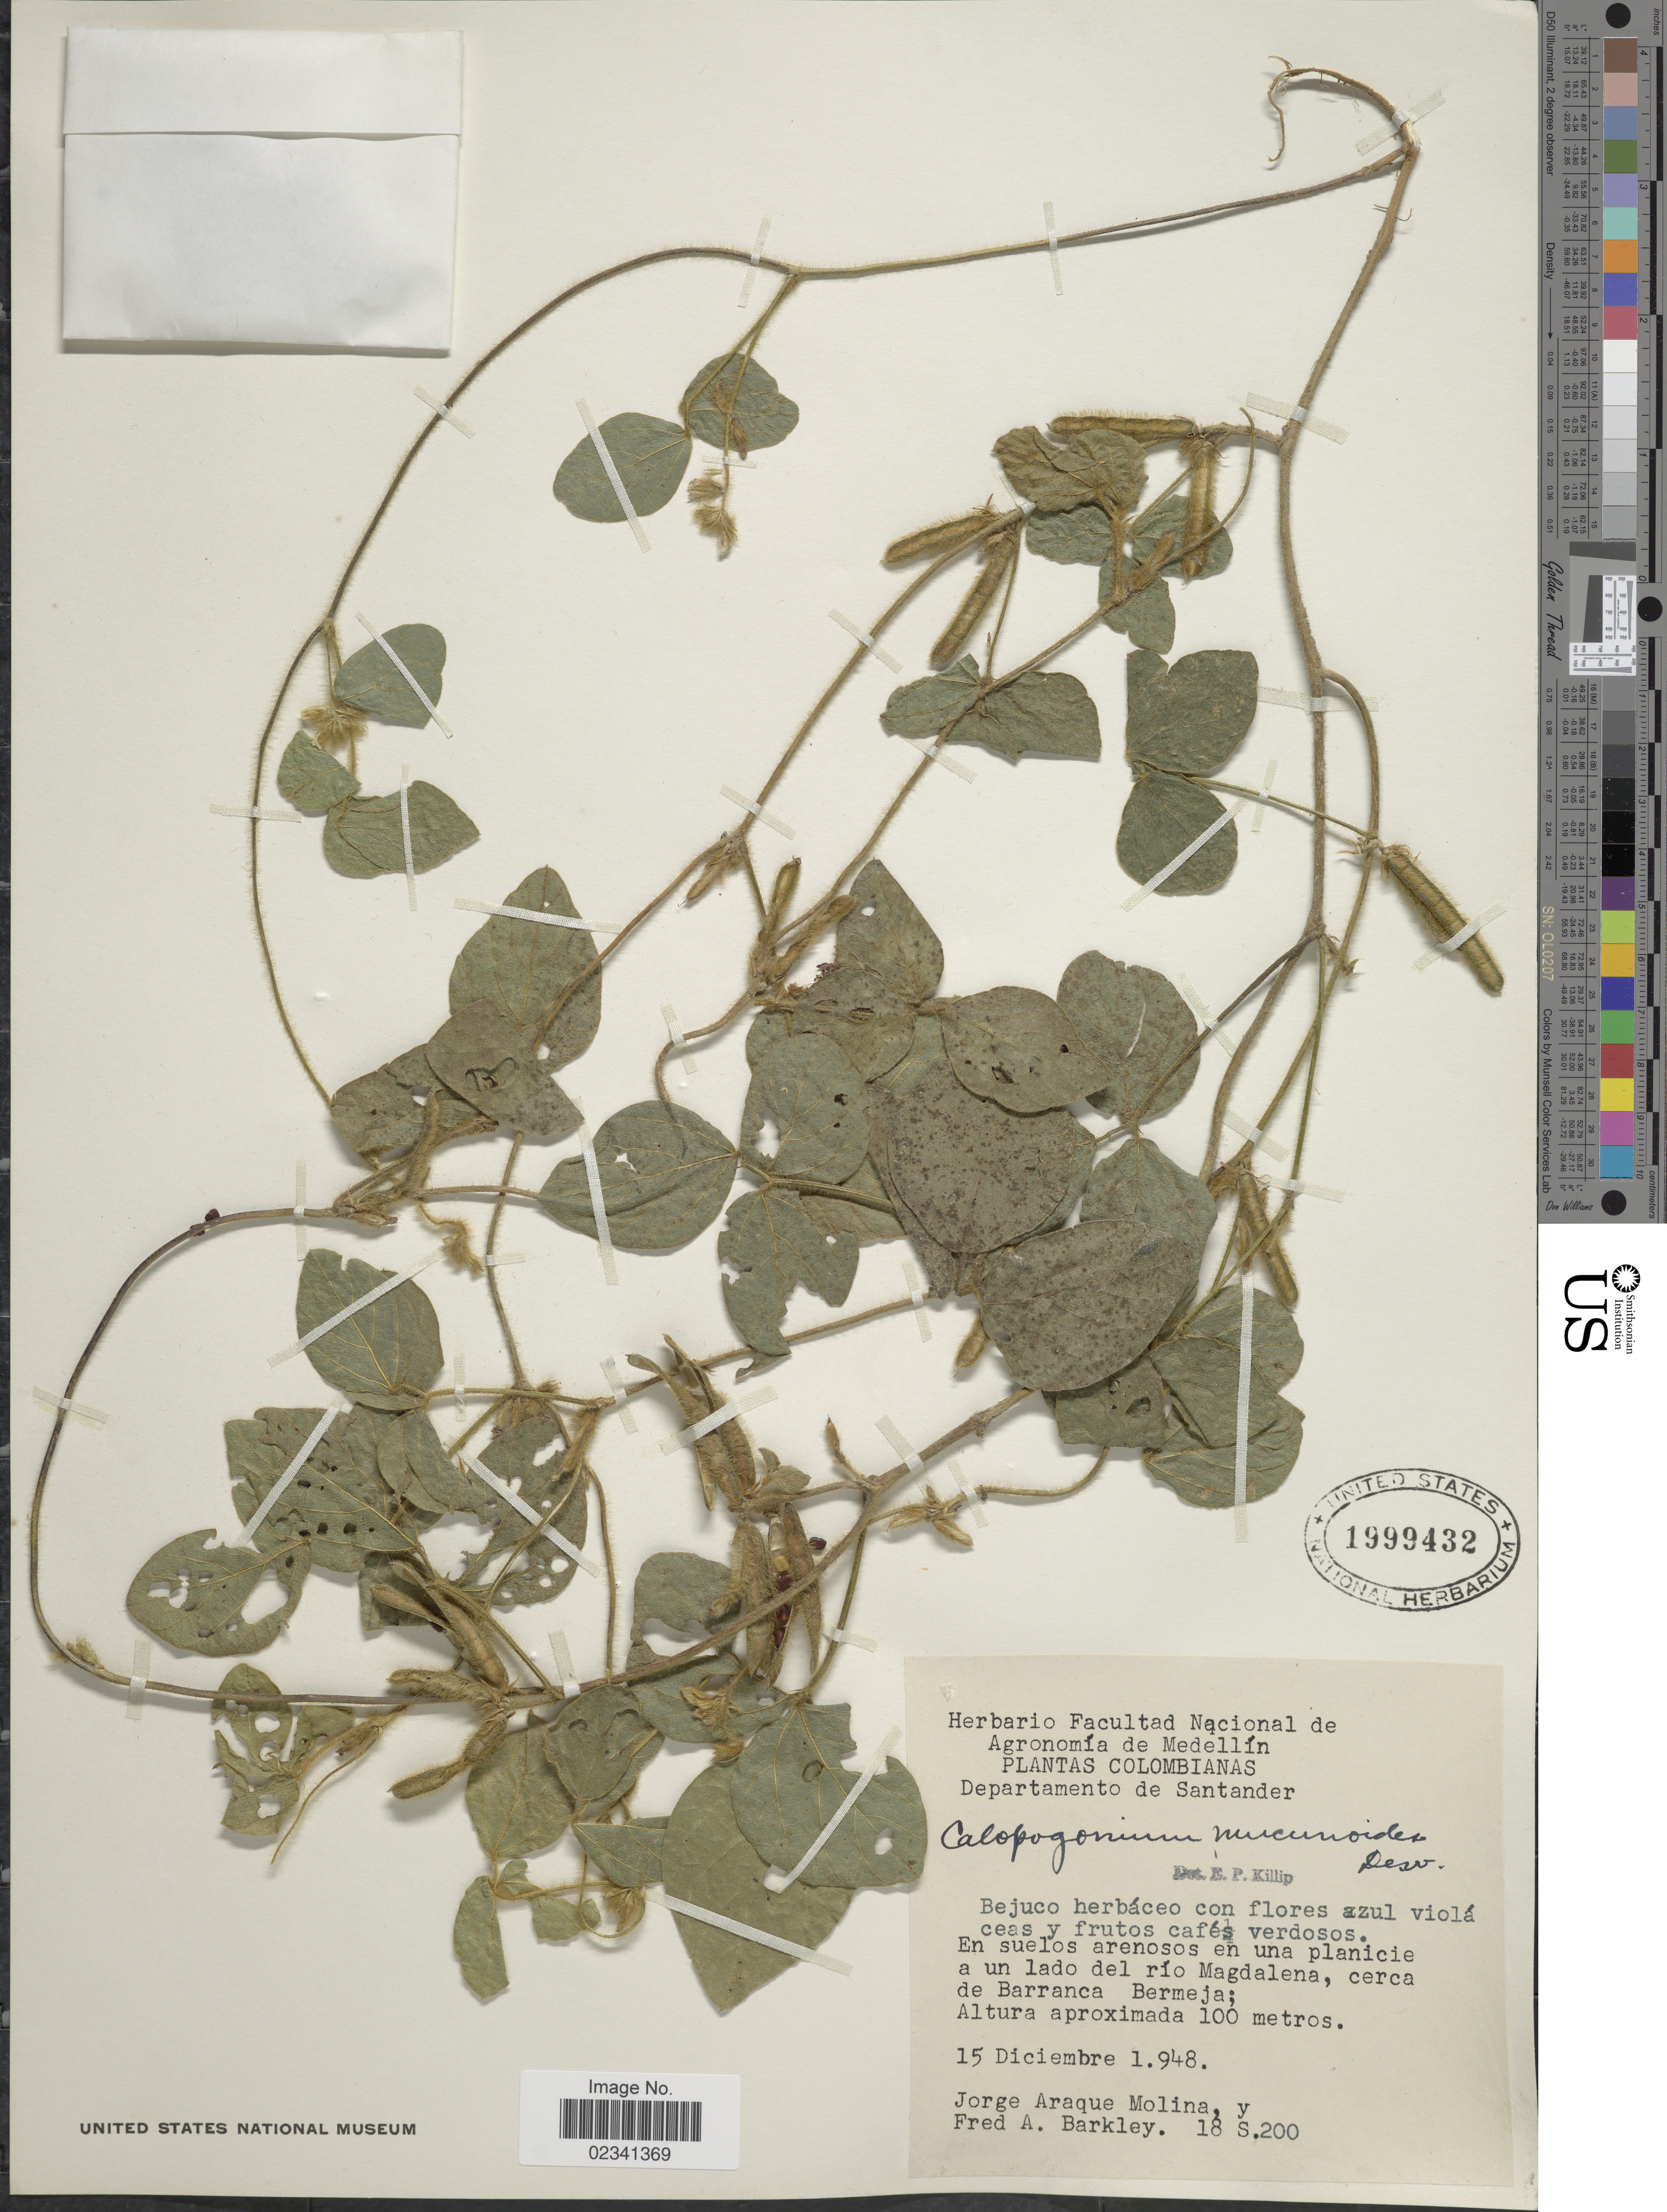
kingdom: Plantae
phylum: Tracheophyta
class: Magnoliopsida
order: Fabales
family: Fabaceae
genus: Calopogonium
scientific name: Calopogonium mucunoides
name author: Desv.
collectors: J. Araque Molina & F. A. Barkley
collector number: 18S200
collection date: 1948-12-15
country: Colombia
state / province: Santander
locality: En suelos arensos en una planicie a un lado del rio Magdalena, cerca de Barranca Bermeja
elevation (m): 100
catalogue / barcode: US 1999432